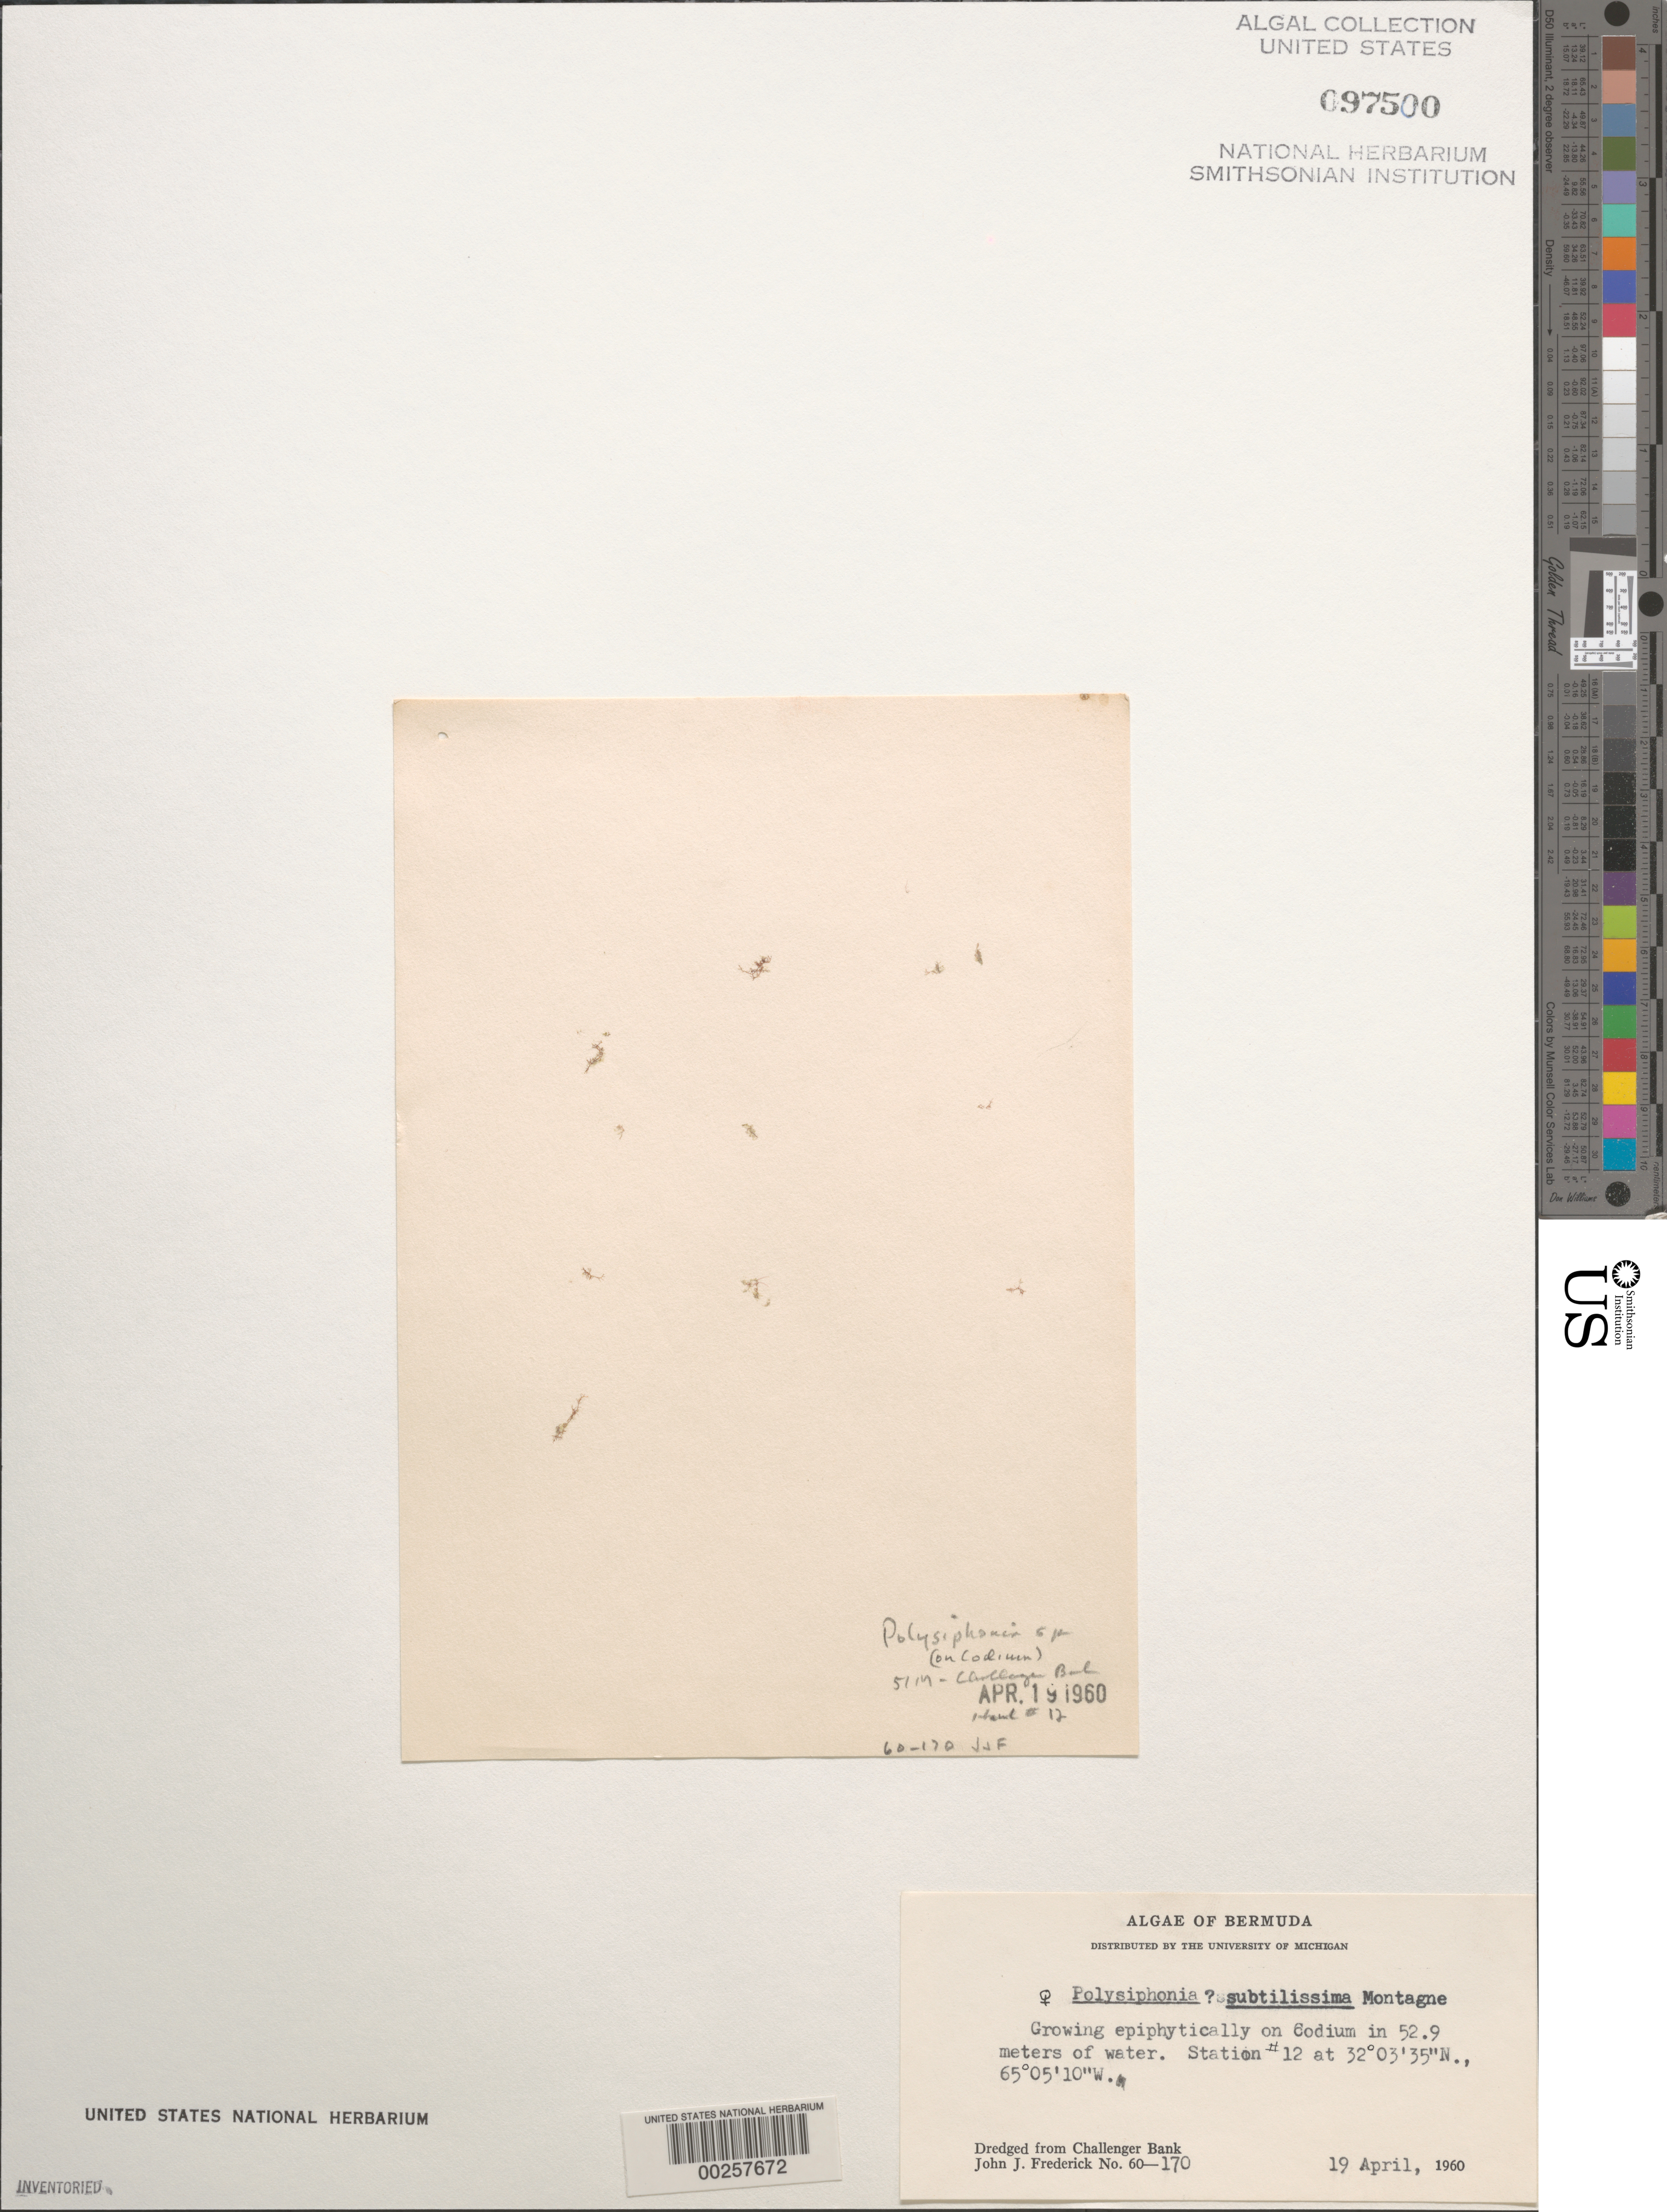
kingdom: Plantae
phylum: Rhodophyta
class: Florideophyceae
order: Ceramiales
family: Rhodomelaceae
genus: Polysiphonia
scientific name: Polysiphonia subtilissima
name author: Mont.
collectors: J. Frederick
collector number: JJF 60-170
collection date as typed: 19 Apr 1960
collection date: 1960-04-19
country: Bermuda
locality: Challenger Bank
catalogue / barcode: US 97500